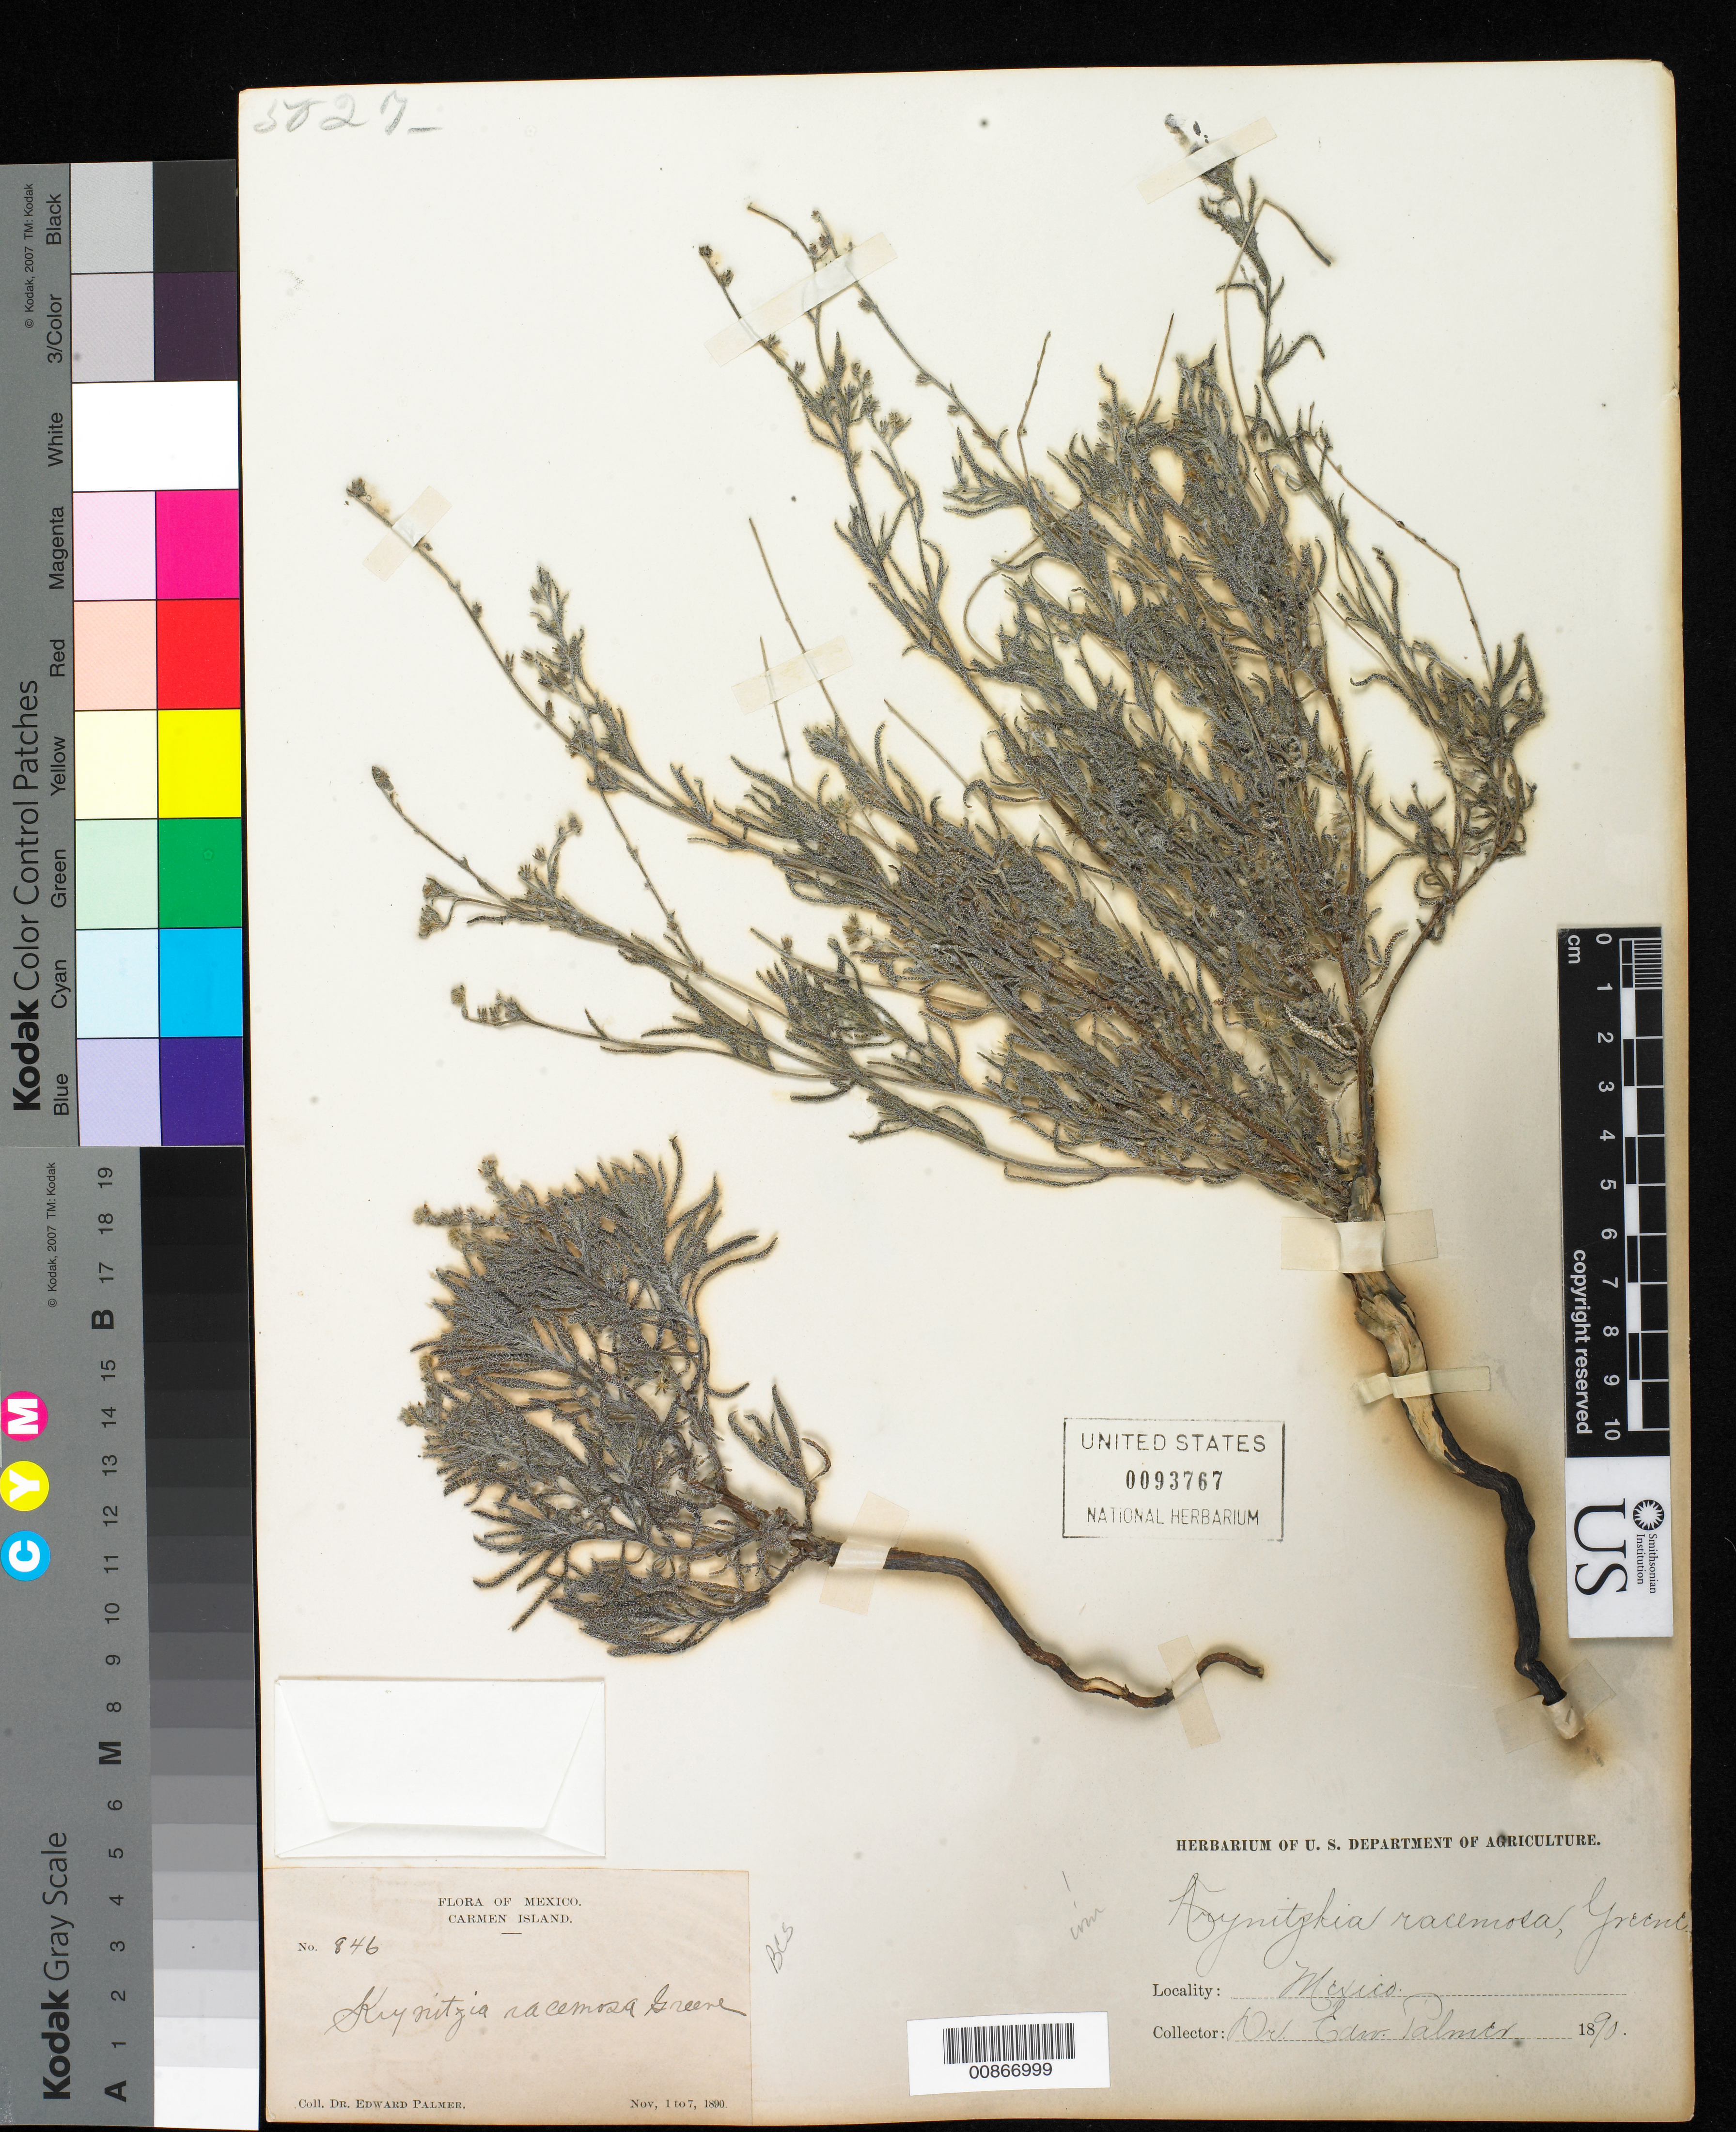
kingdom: Plantae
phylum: Tracheophyta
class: Magnoliopsida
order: Boraginales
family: Boraginaceae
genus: Cryptantha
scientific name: Cryptantha racemosa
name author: (S. Watson) Greene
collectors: E. Palmer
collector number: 846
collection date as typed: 01 Nov 1890 to 07 Nov 1890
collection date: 1890-11-01/1890-11-07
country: Mexico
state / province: Baja California Sur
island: Carmen I.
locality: Carmen Island, Baja California Sur.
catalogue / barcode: US 93767